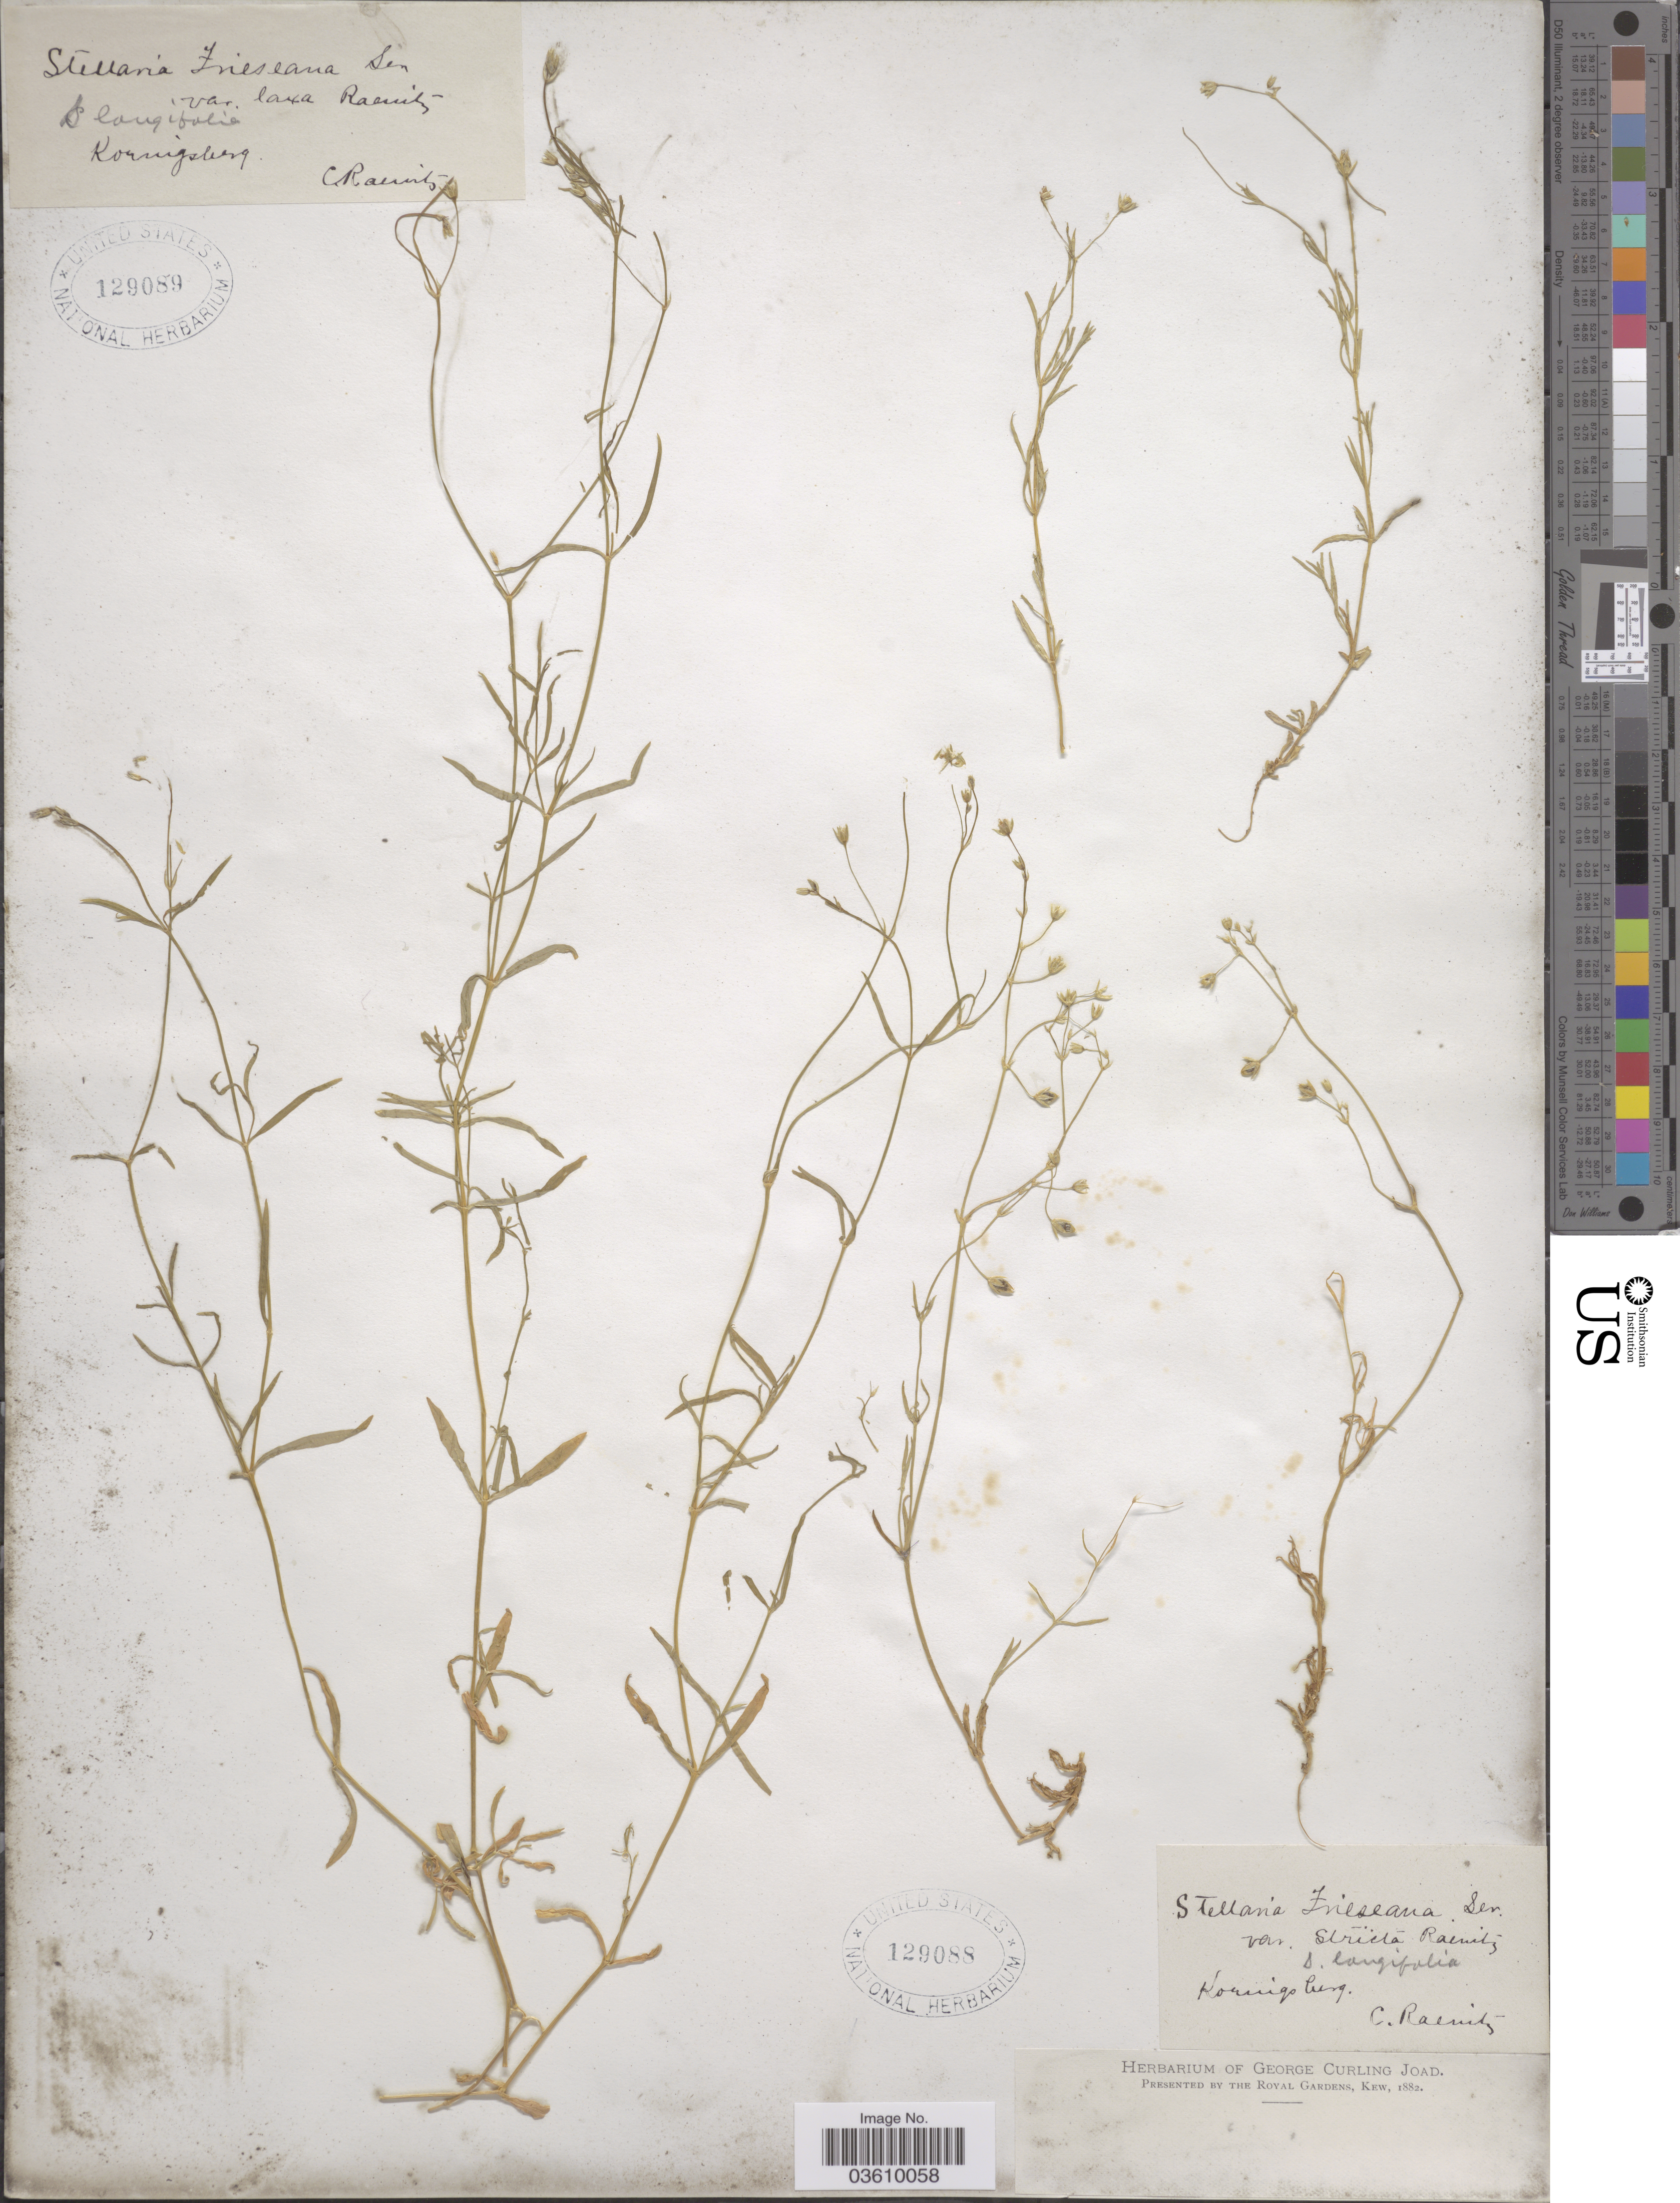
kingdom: Plantae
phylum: Tracheophyta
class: Magnoliopsida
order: Caryophyllales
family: Caryophyllaceae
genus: Stellaria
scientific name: Stellaria friesiana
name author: Ser.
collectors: C. Raenitz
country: Russian Federation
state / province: Kaliningrad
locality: Koenigsberg.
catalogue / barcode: US 129088